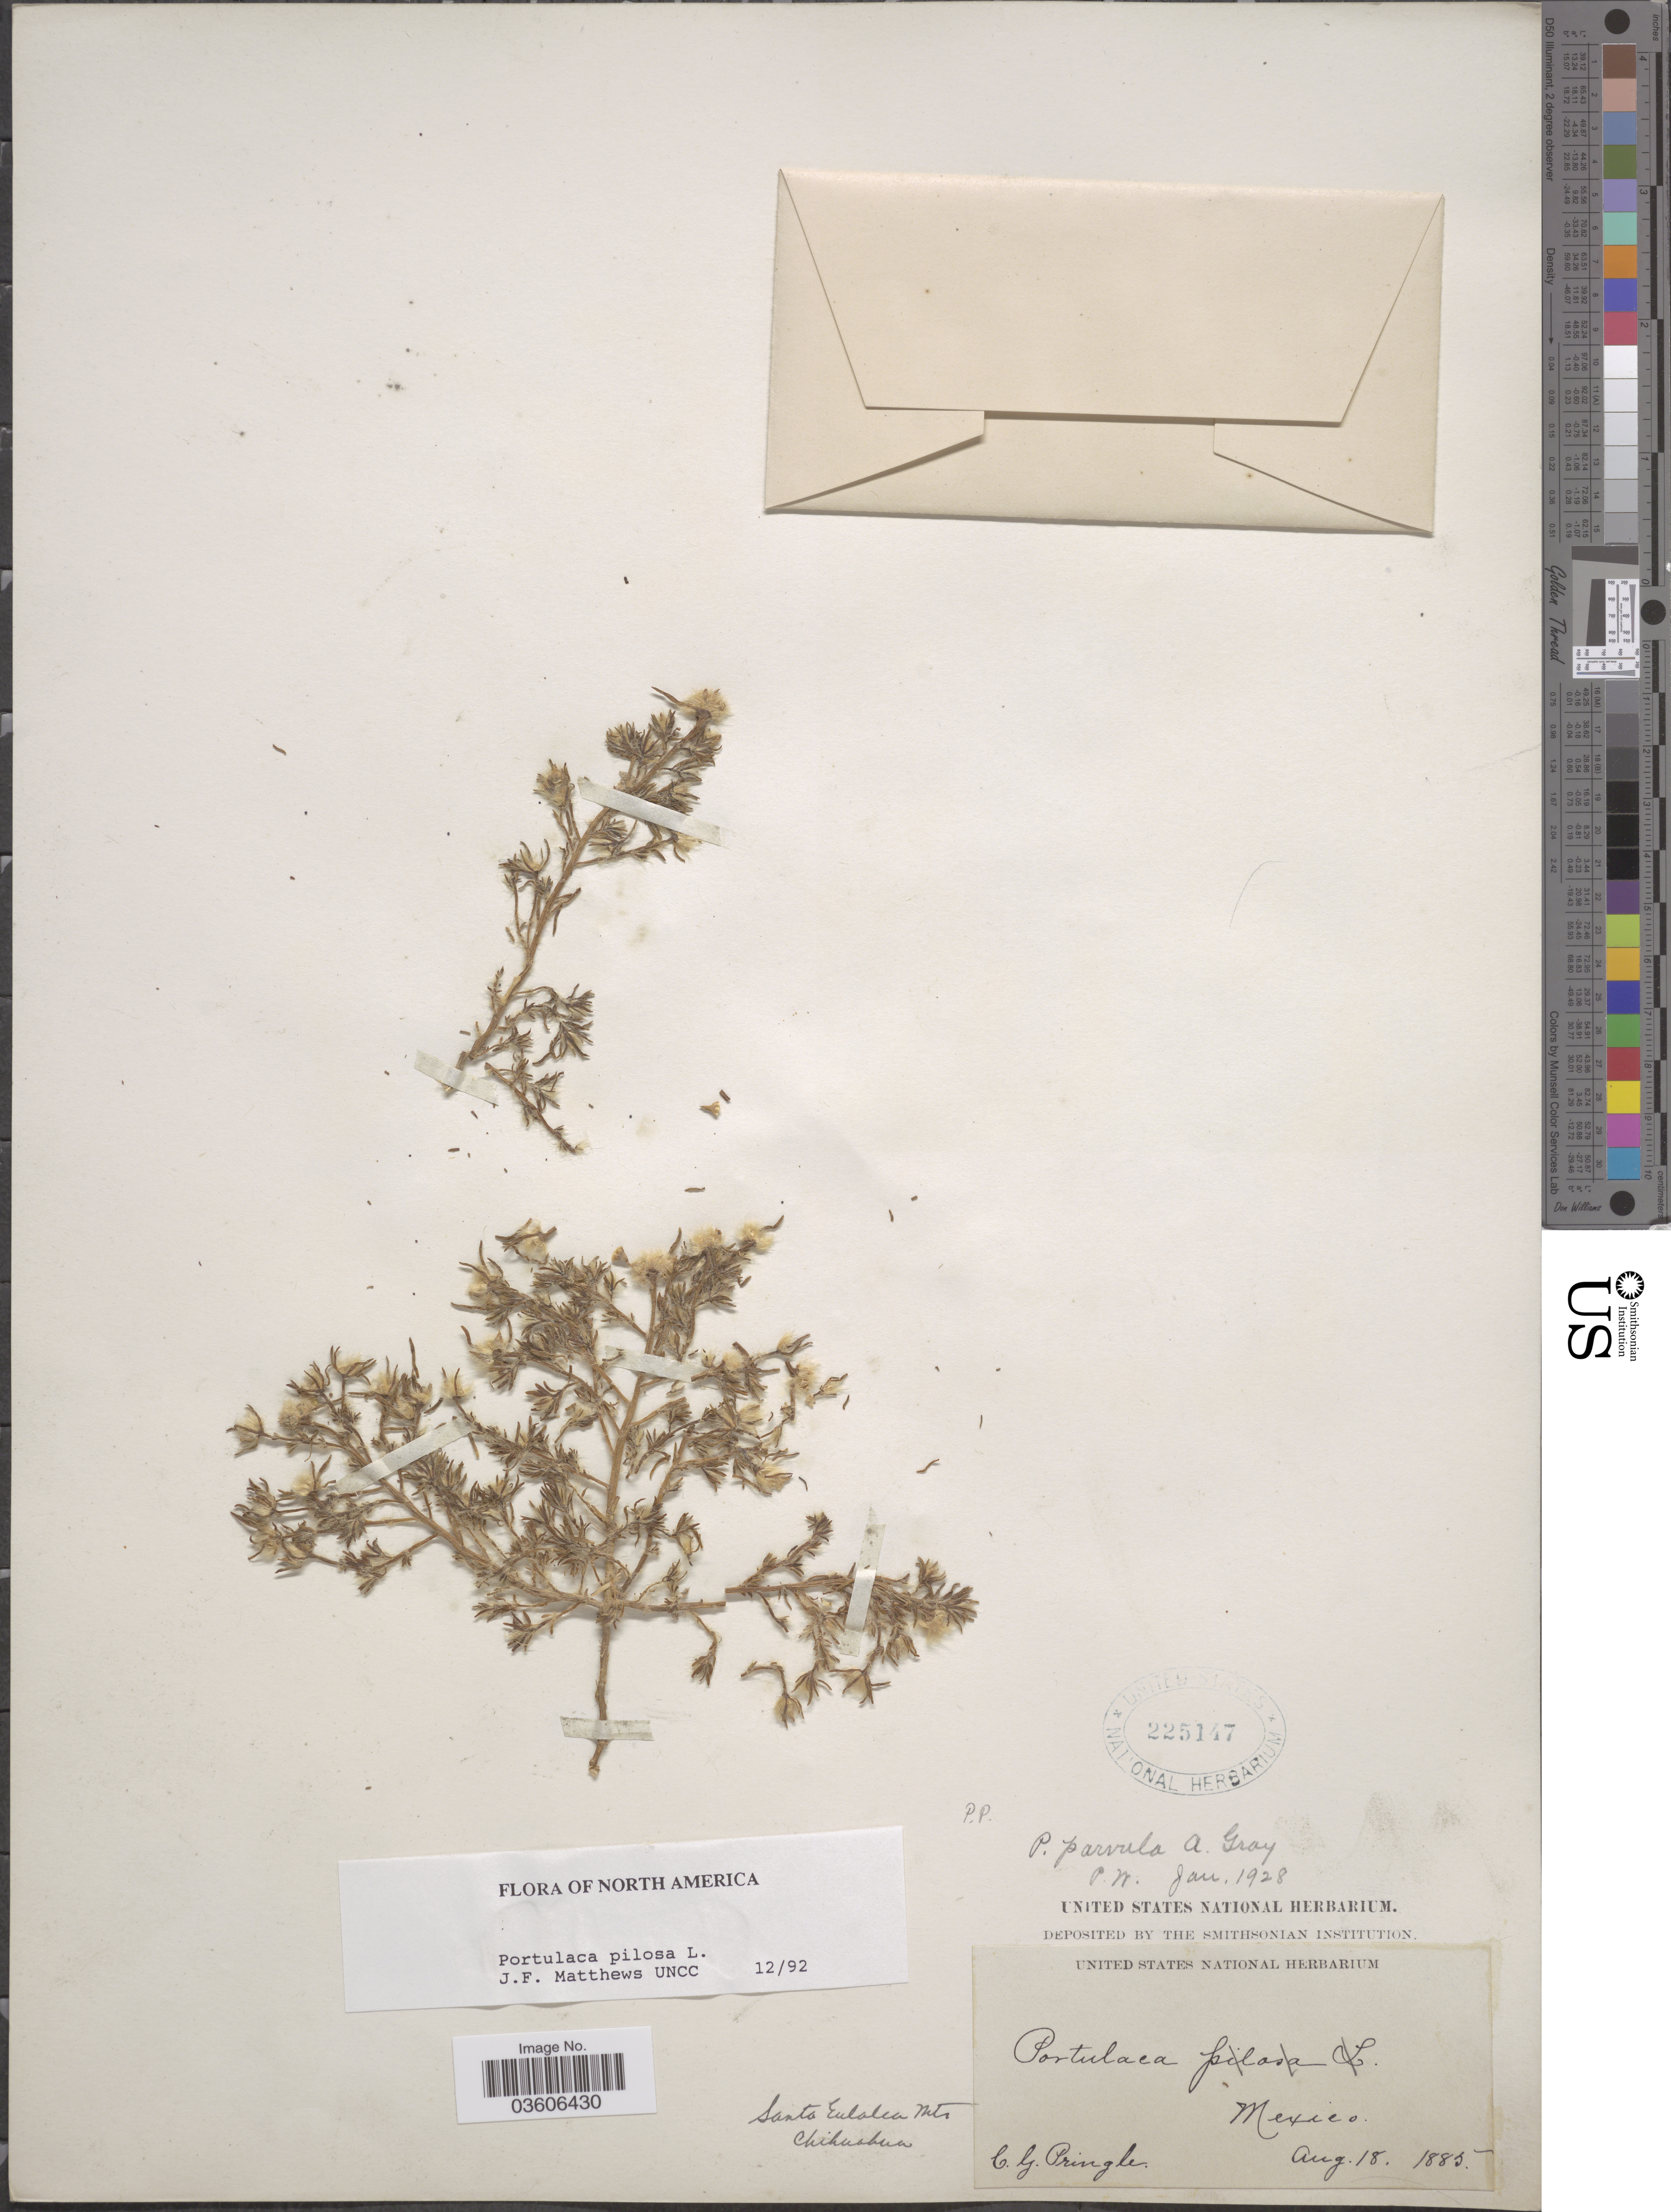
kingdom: Plantae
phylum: Tracheophyta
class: Magnoliopsida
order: Caryophyllales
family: Portulacaceae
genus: Portulaca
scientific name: Portulaca pilosa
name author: L.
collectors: C. G. Pringle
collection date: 1885-08-18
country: Mexico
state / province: Chihuahua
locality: Santa Eulalia Mts.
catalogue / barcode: US 225147